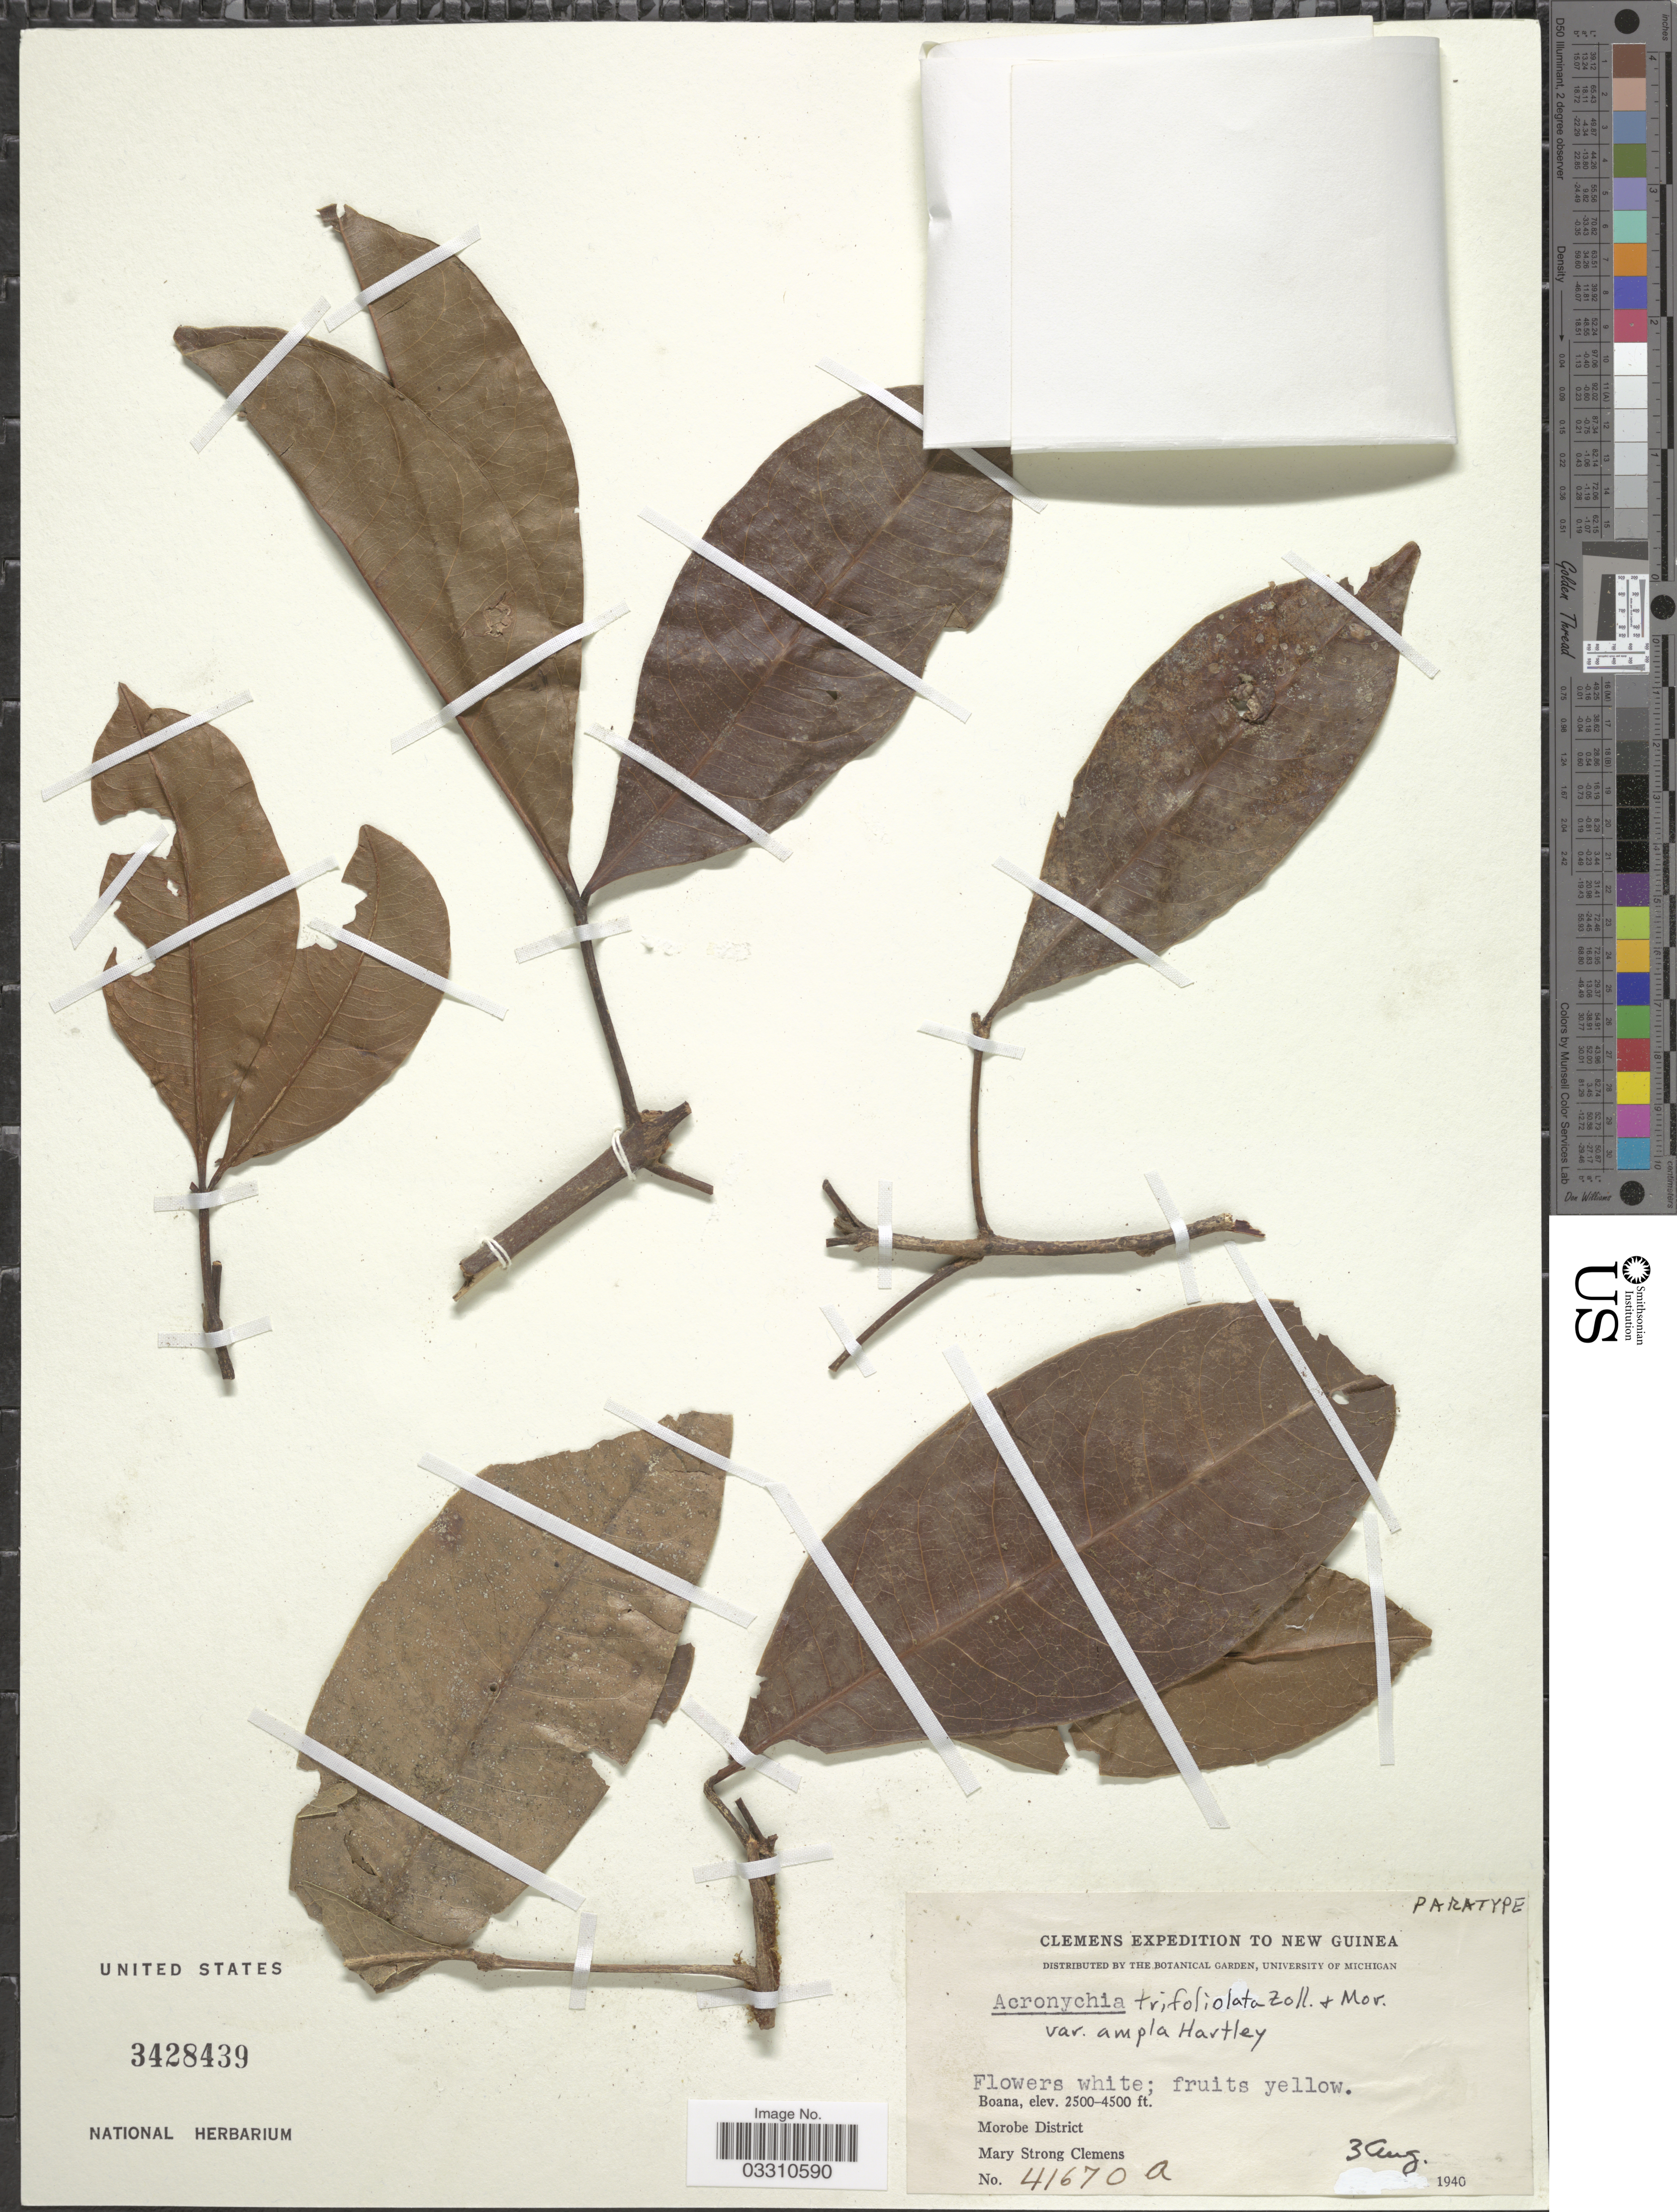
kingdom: Plantae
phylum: Tracheophyta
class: Magnoliopsida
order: Sapindales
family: Rutaceae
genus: Acronychia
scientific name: Acronychia trifoliolata var. ampla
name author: T.G. Hartley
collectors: M. S. Clemens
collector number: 41670a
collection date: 1940-08-03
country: Papua New Guinea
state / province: Morobe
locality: New Guinea. Boana. Morobe District.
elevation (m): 762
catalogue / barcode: US 3428439